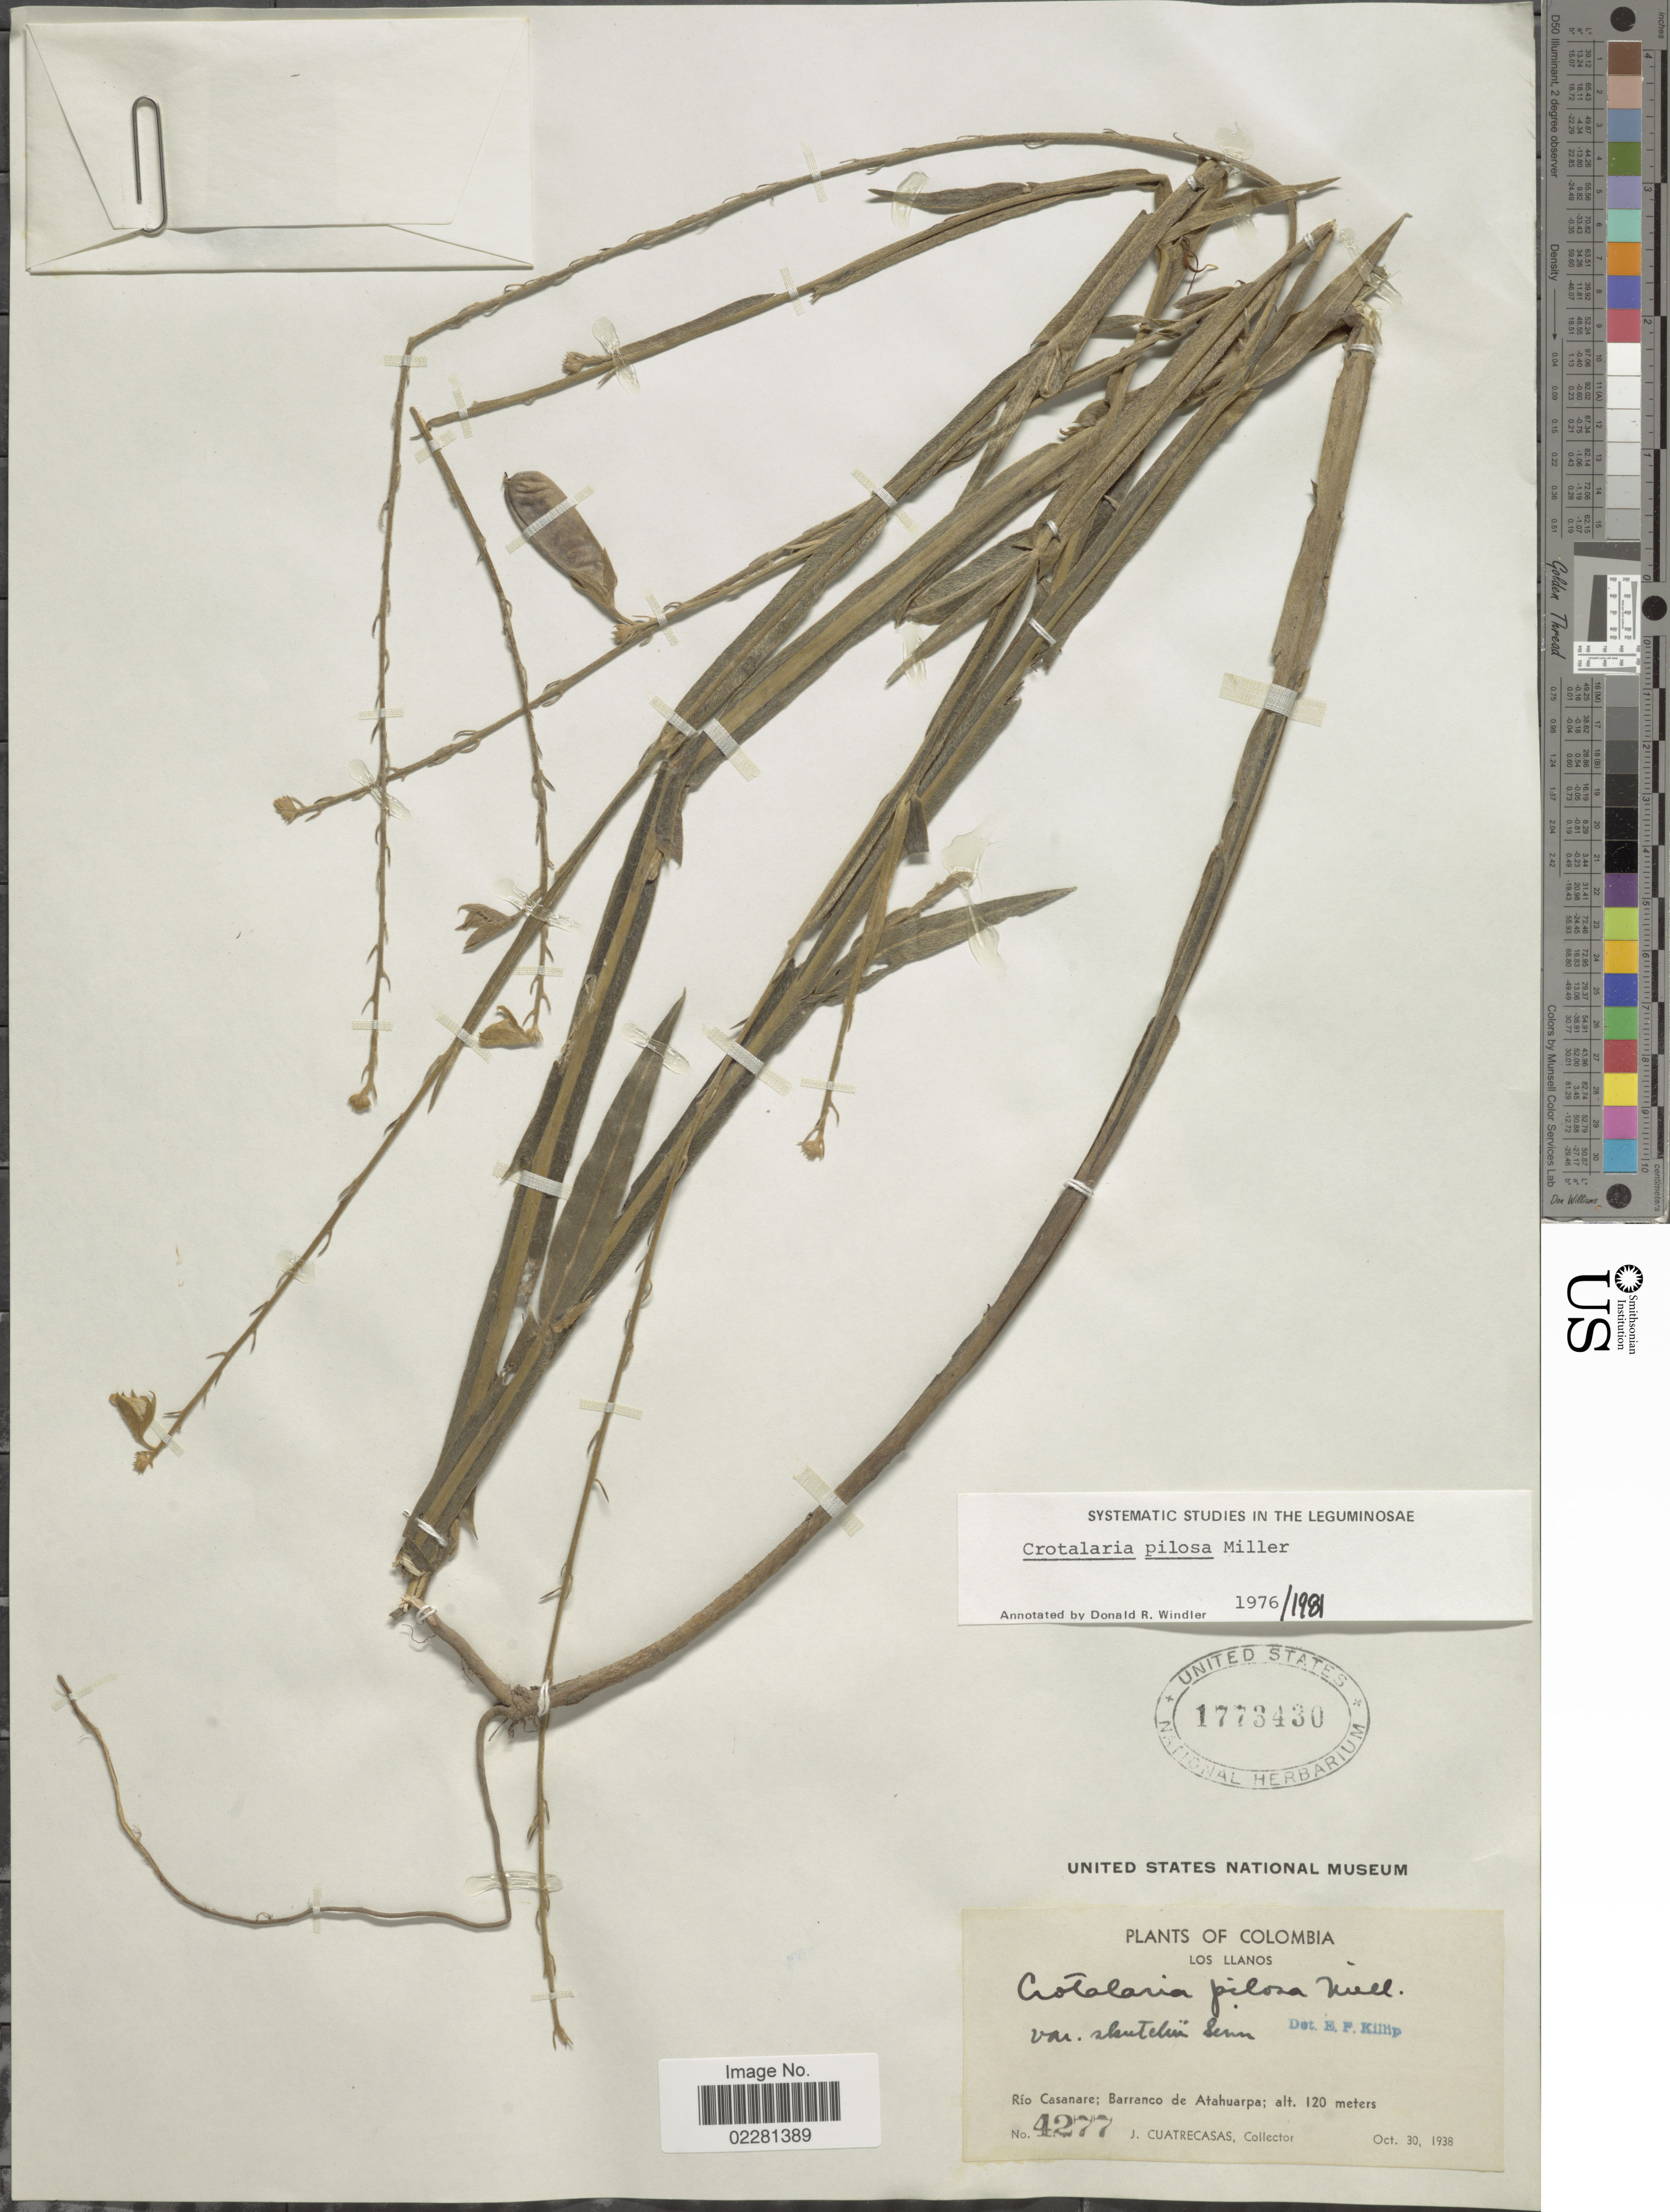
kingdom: Plantae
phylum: Tracheophyta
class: Magnoliopsida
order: Fabales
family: Fabaceae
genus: Crotalaria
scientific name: Crotalaria pilosa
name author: Mill.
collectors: J. Cuatrecasas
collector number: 4277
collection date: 1938-10-30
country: Colombia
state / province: Casanare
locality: Los Llanos, Rio Casanare, Barranco de Atahuarpa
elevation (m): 120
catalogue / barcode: US 1773430